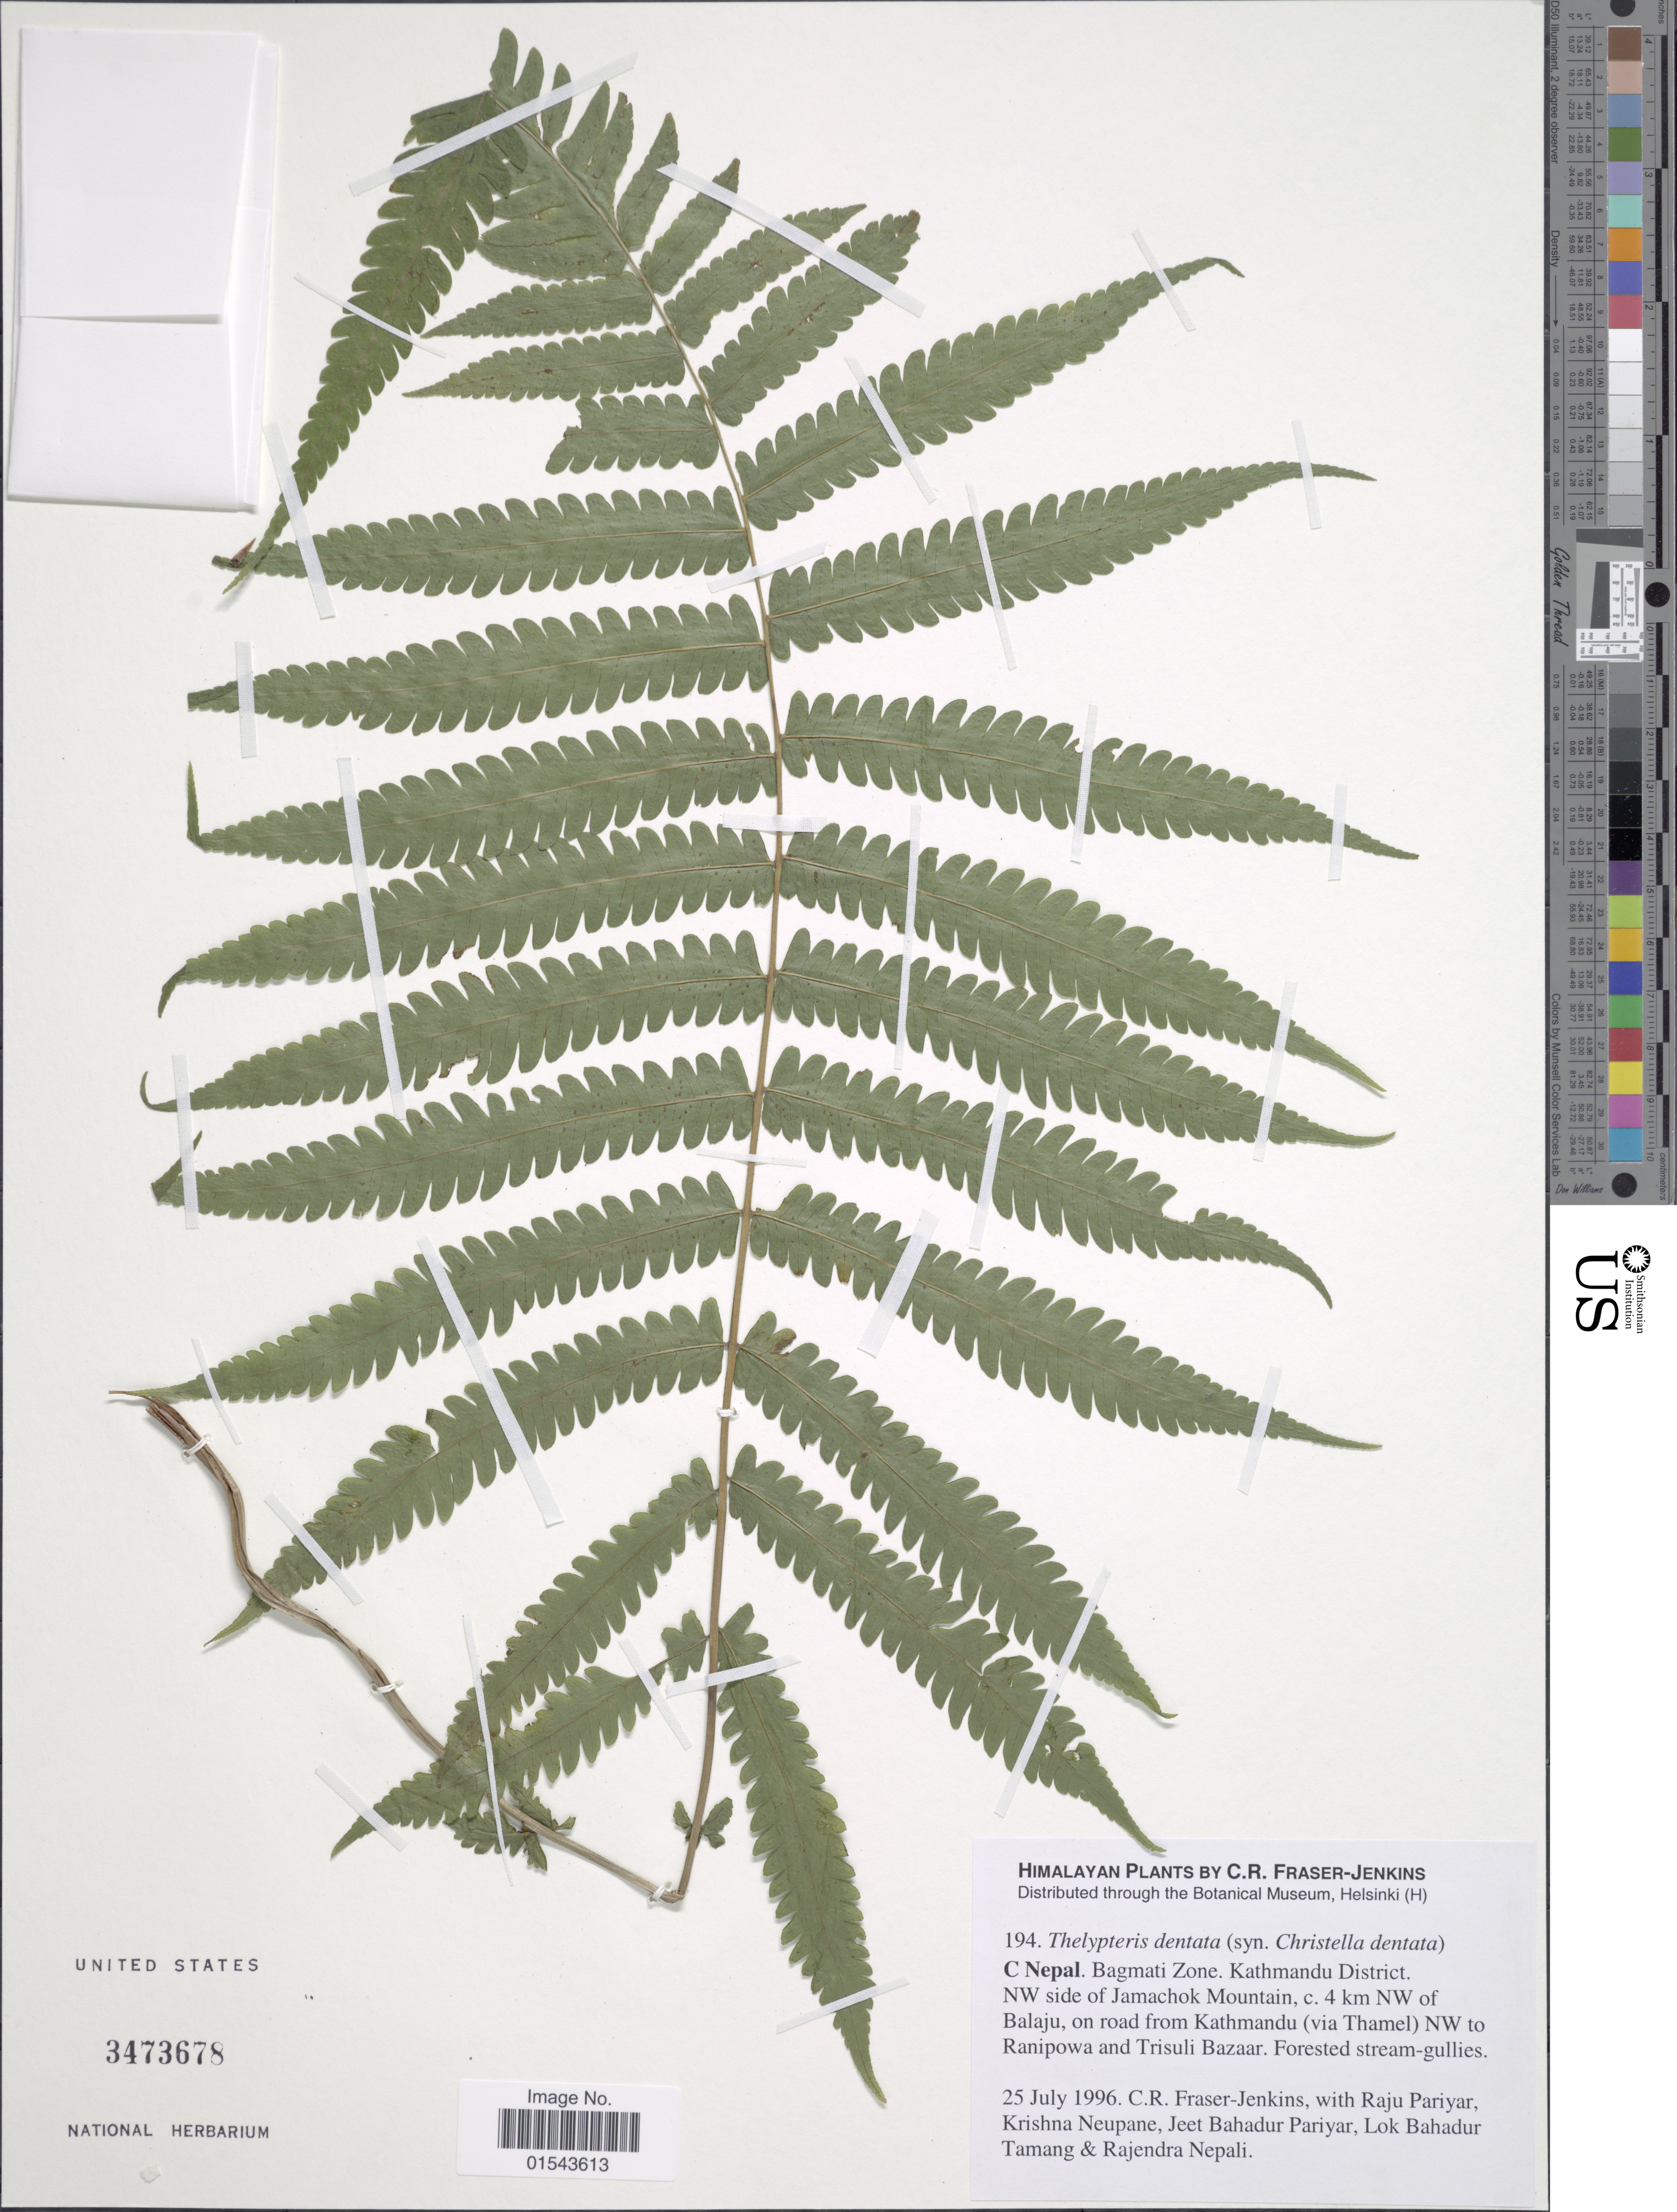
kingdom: Plantae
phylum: Tracheophyta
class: Polypodiopsida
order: Polypodiales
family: Thelypteridaceae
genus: Christella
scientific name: Christella dentata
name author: (Forssk.) Brownsey & Jermy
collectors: C. R. Fraser-Jenkins, R. Pariyar, K. Neupane, J. Pariyar & et al.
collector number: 194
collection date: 1996-07-25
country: Nepal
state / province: Bagmati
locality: Himalaya, C Nepal. Bagmati Zone. Kathmandu District. NW side of Jamachok Mountain, 4 km NW of Balaju, on road from Kathmandu (via Thamel) NWto Ranipowa and Trisuli Bazaar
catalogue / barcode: US 3473678